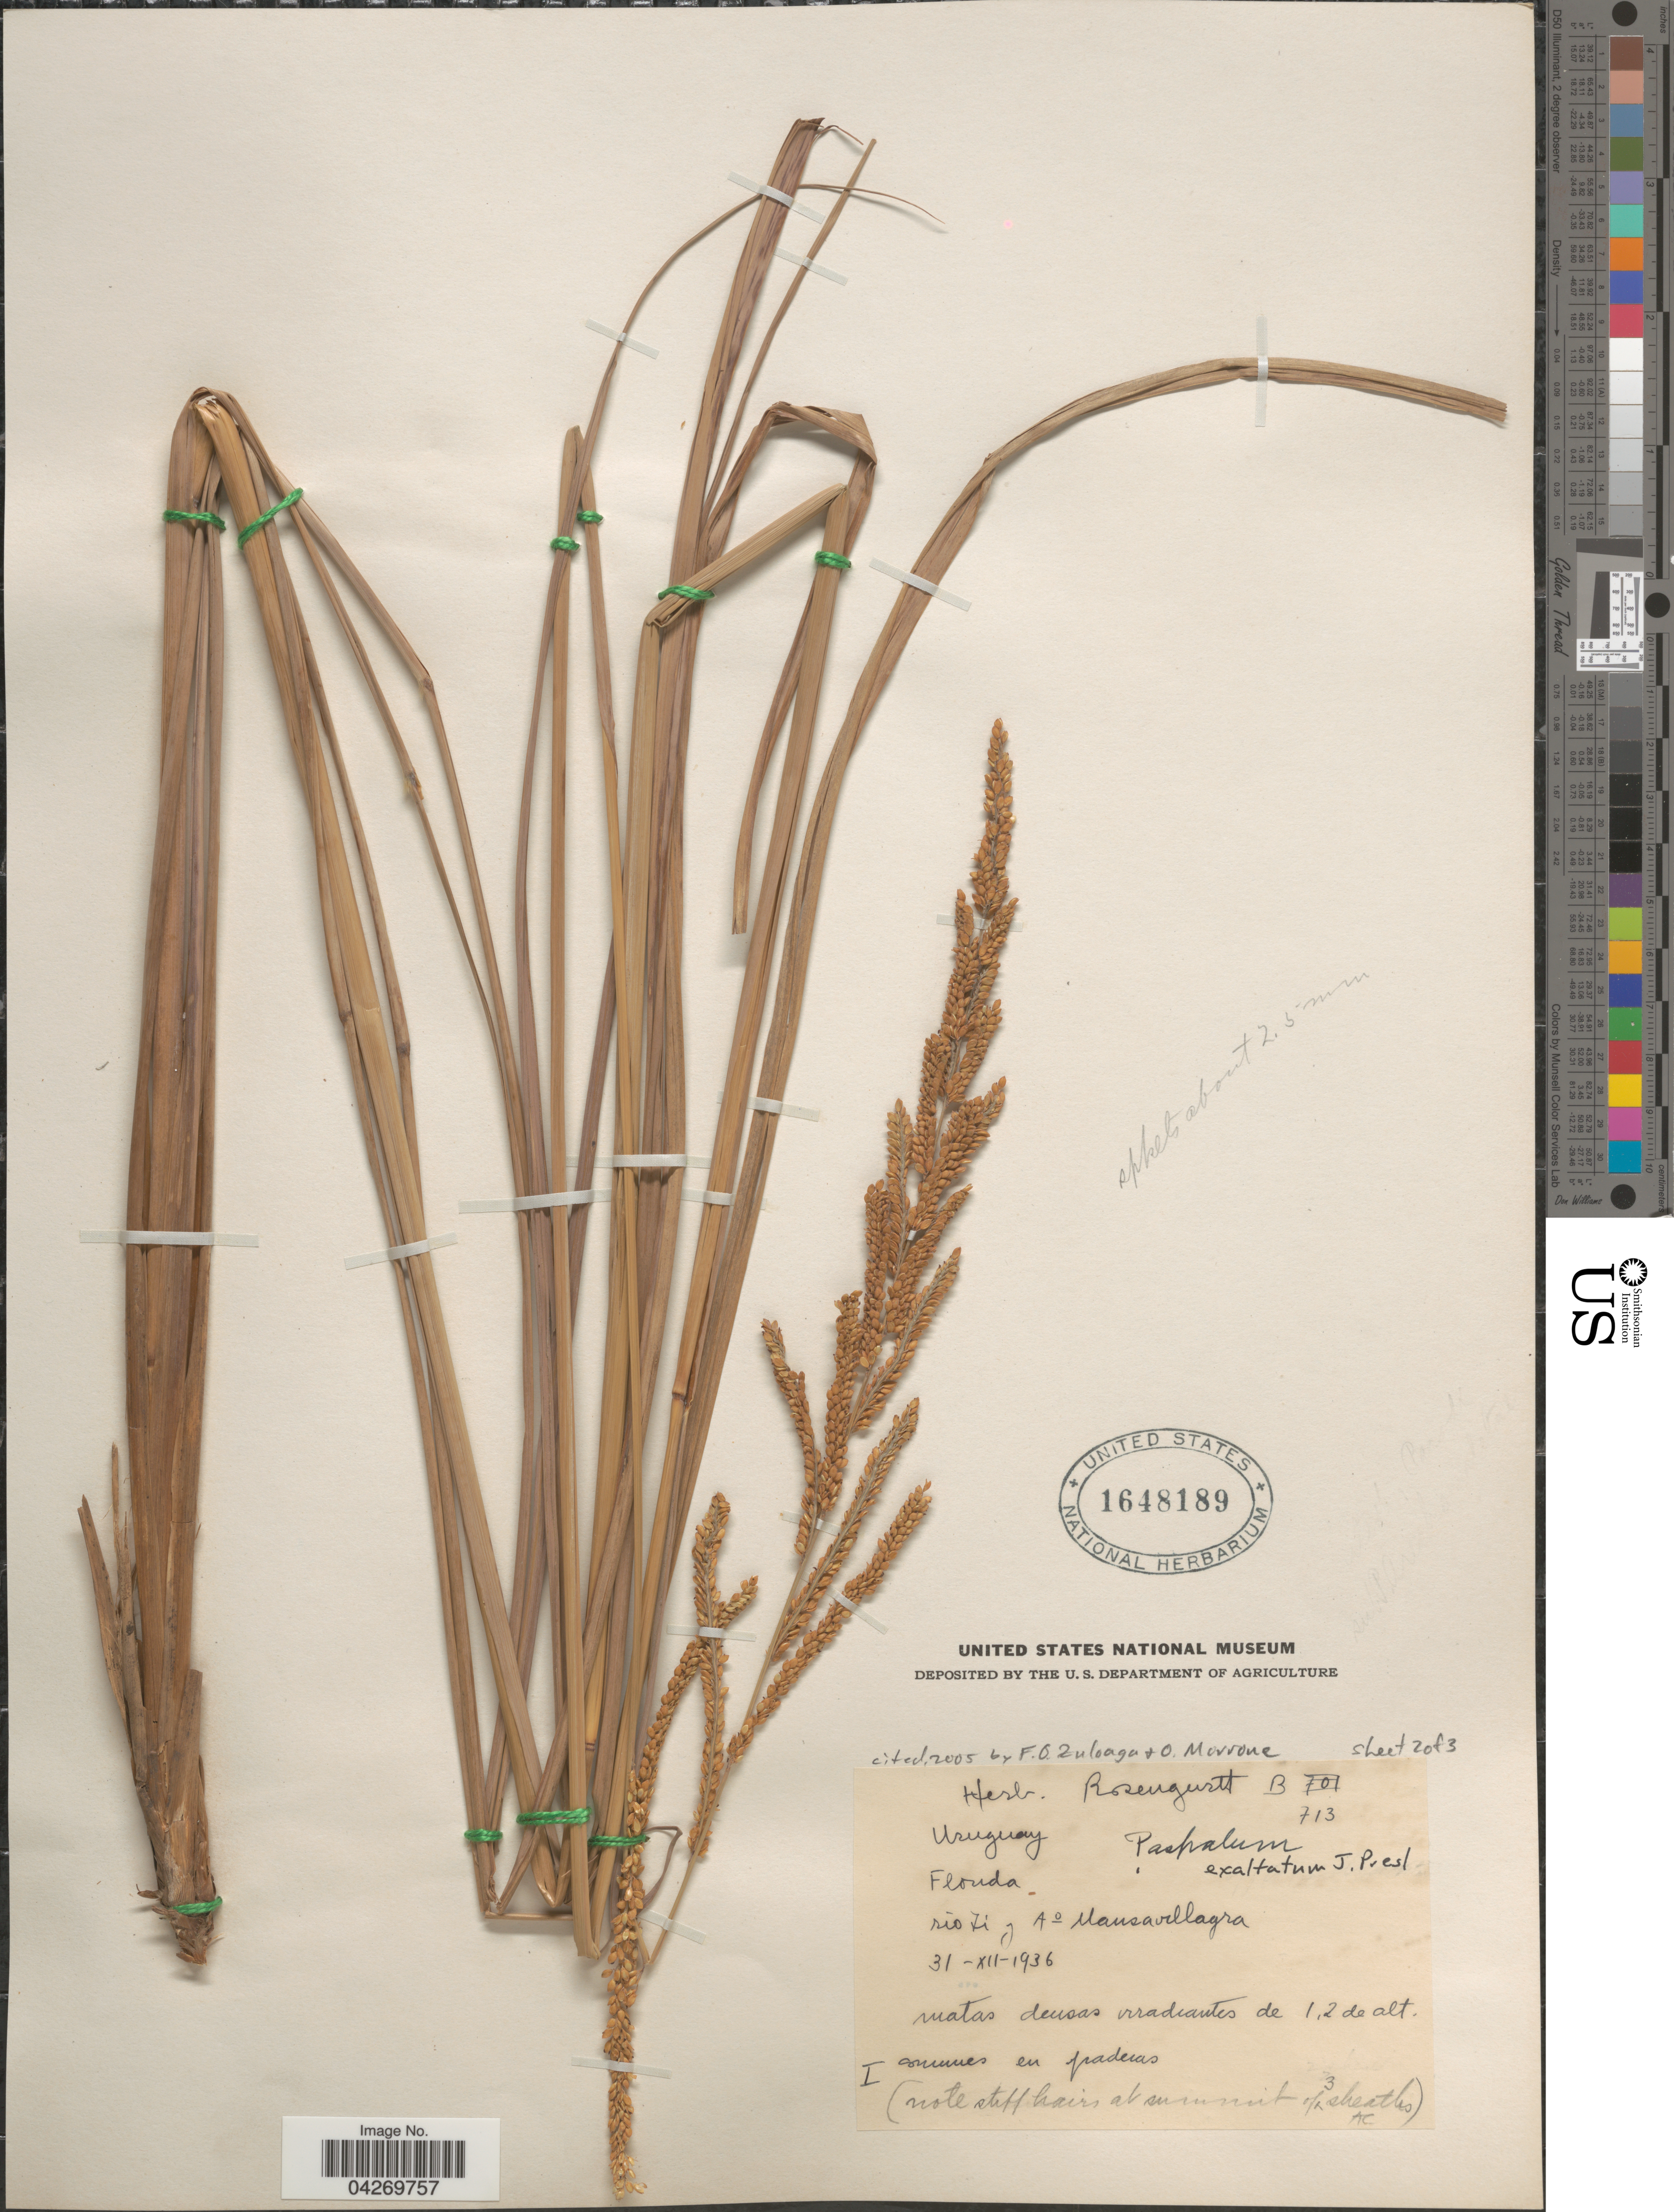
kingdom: Plantae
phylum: Tracheophyta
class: Liliopsida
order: Poales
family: Poaceae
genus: Paspalum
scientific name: Paspalum exaltatum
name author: J. Presl in C. Presl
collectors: ex herb. Rosengurtt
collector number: B713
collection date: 1936-12-31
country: Uruguay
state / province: Florida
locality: Rio Yi y Ao Mansavillagra.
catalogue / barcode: US 1648189